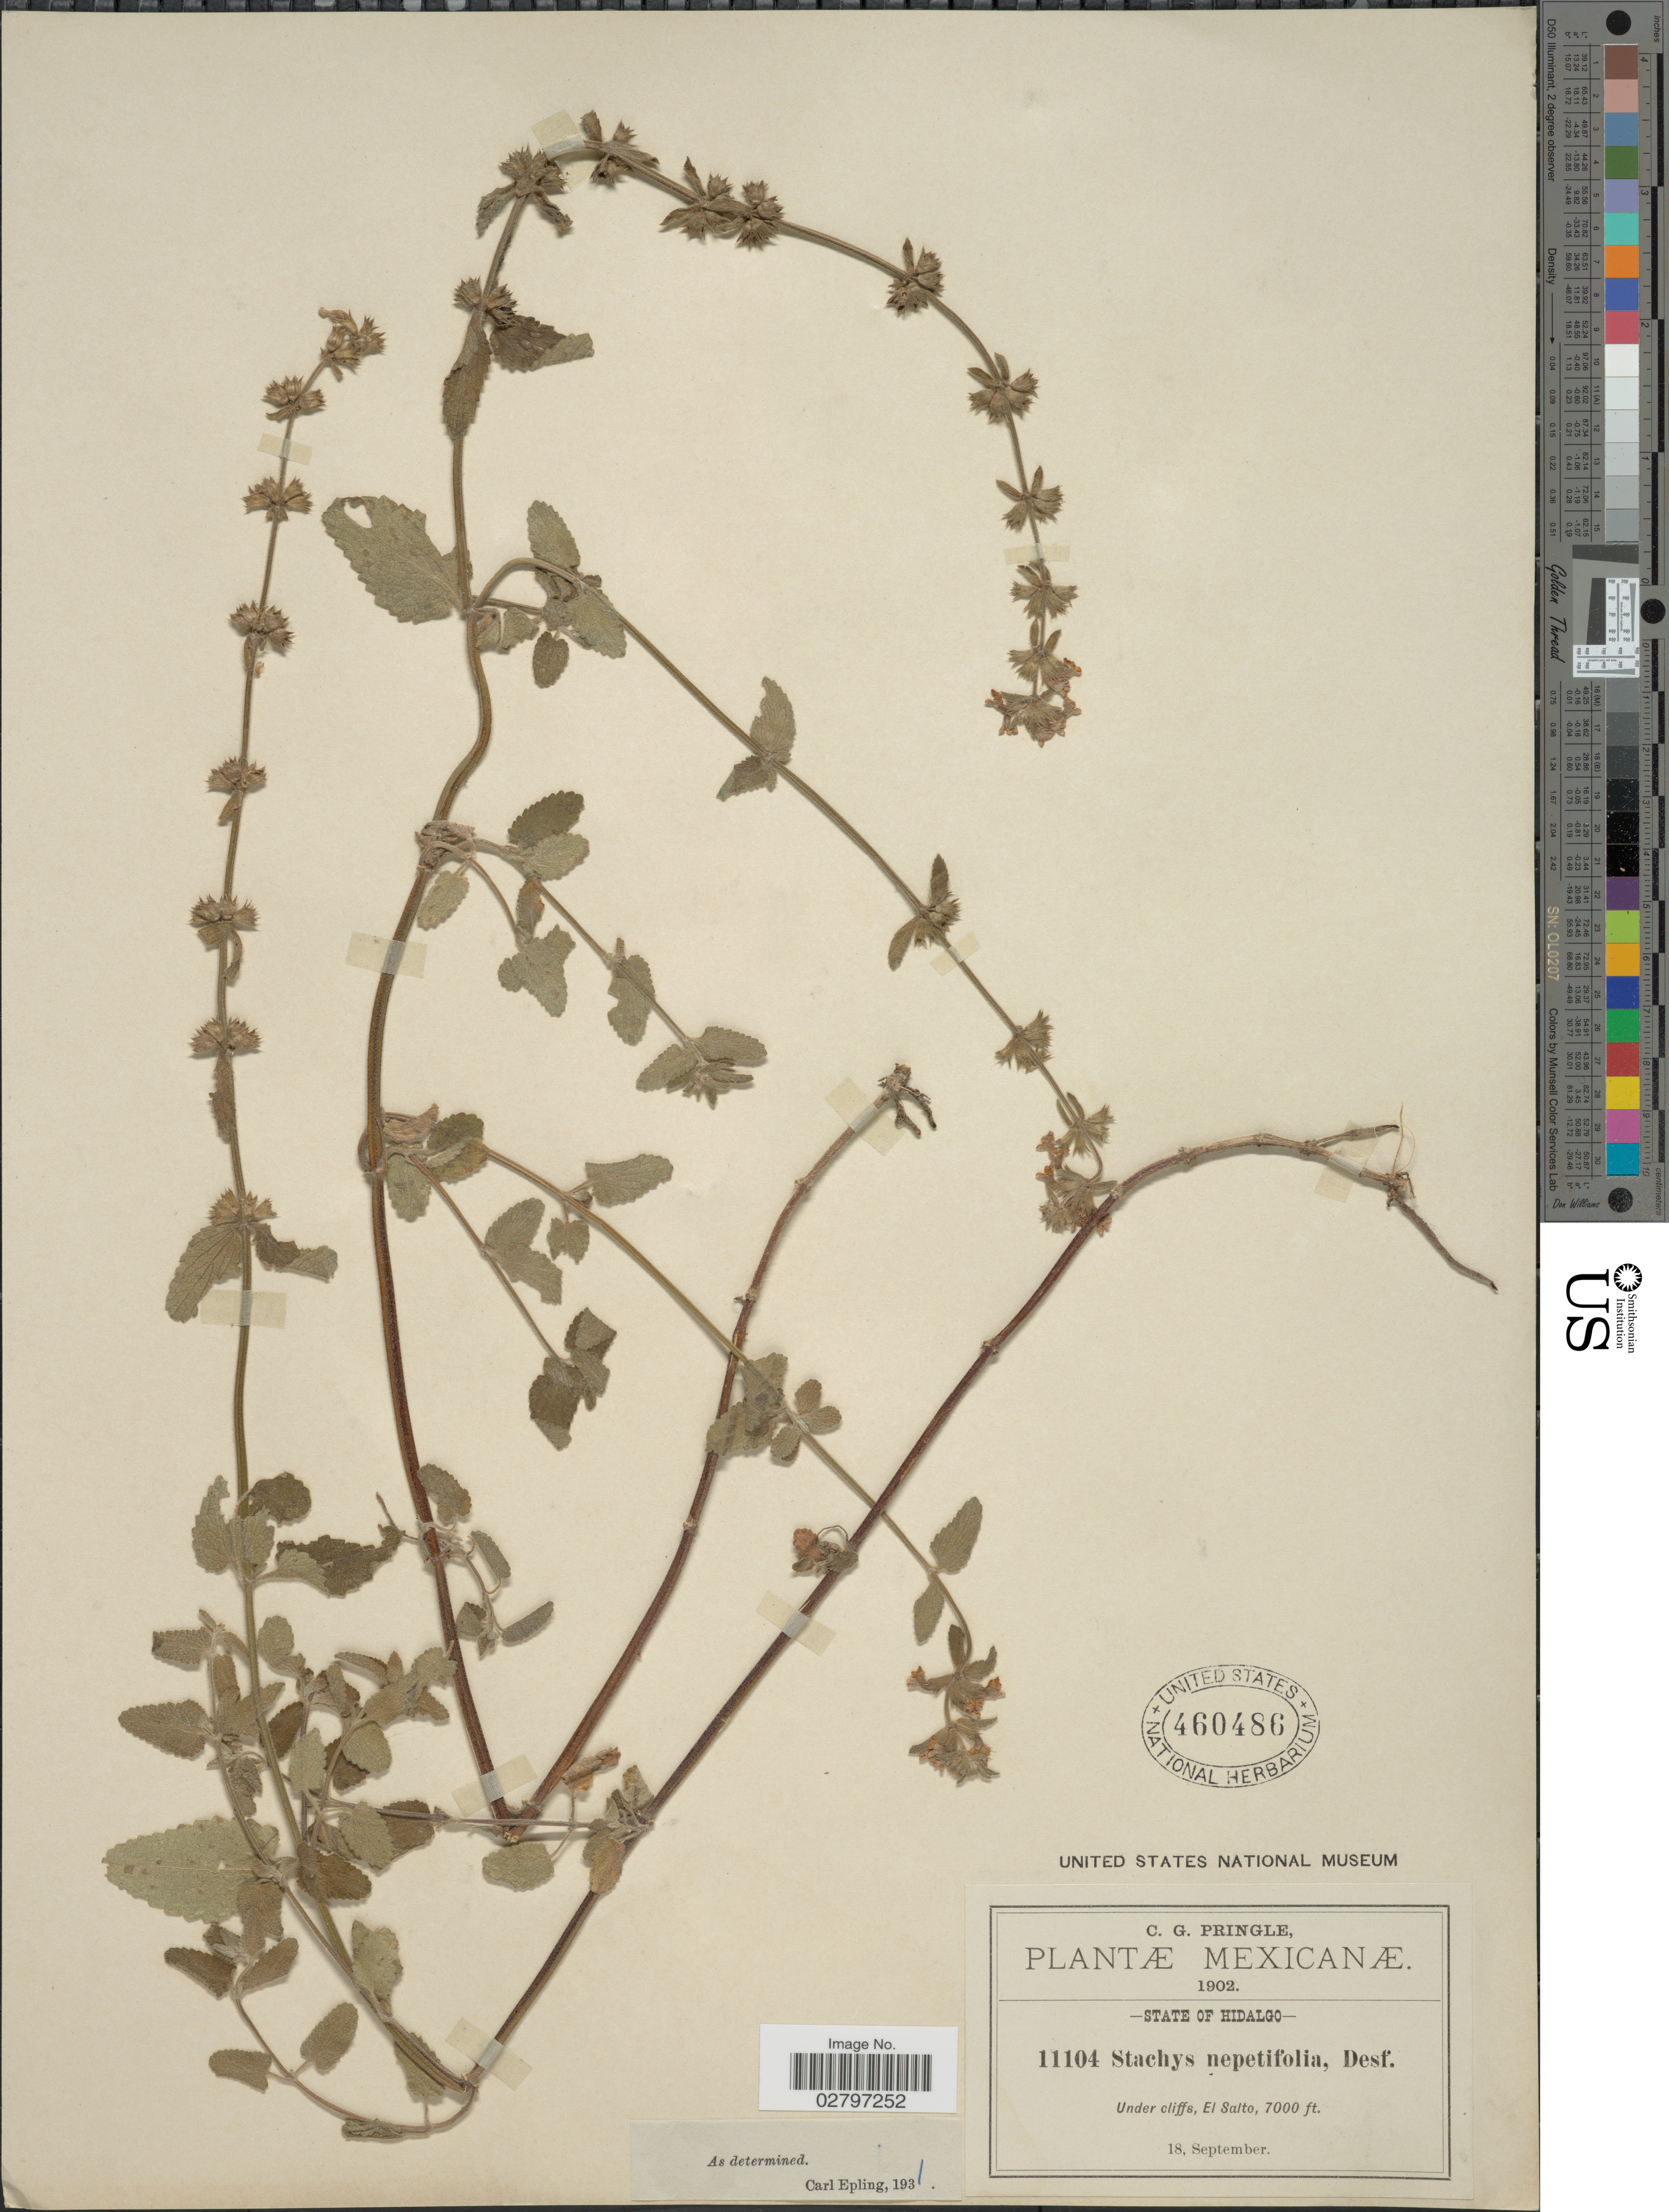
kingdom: Plantae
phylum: Tracheophyta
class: Magnoliopsida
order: Lamiales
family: Lamiaceae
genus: Stachys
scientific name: Stachys nepetifolia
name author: Desf.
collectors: C. G. Pringle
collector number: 11104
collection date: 1902-09-18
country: Mexico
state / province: Hidalgo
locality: Under cliffs, El Salto.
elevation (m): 2134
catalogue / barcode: US 460486